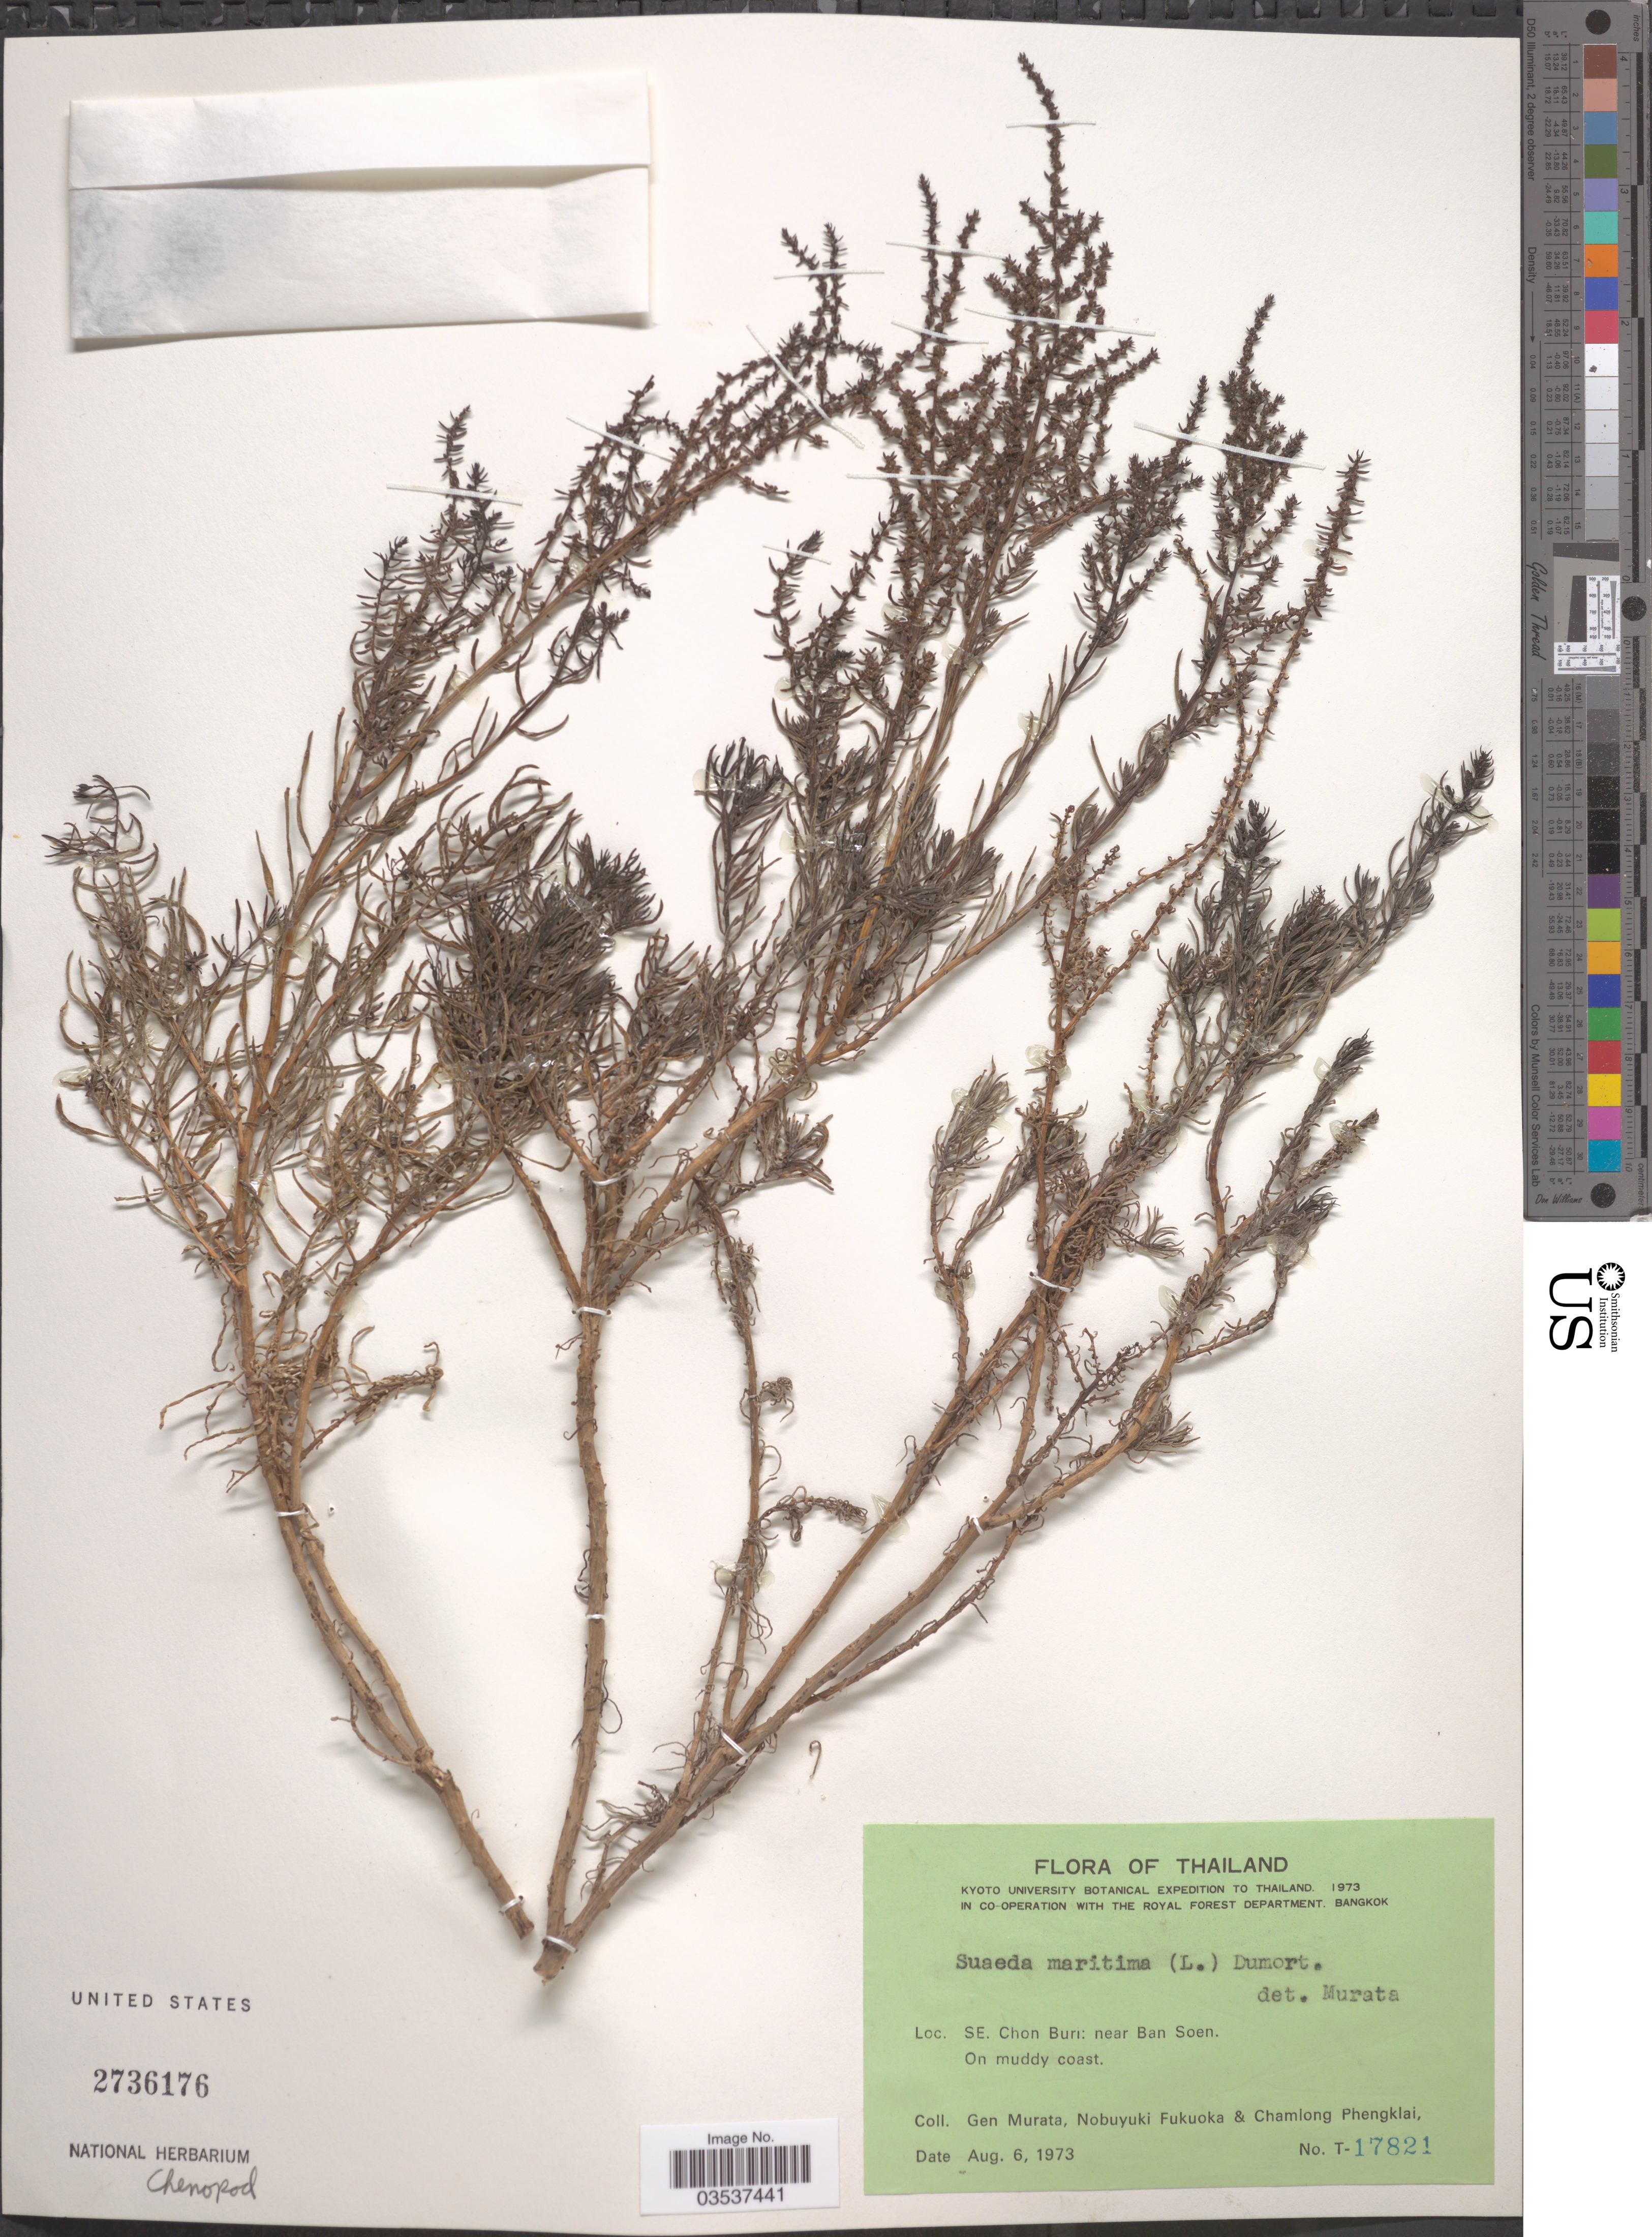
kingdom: Plantae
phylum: Tracheophyta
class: Magnoliopsida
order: Caryophyllales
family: Amaranthaceae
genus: Suaeda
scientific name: Suaeda maritima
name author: (L.) Dumort.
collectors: G. Murata, N. Fukuoka & C. Phengklai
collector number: T-17821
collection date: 1973-08-06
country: Thailand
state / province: Chon Buri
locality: SE. Chon Buri: near Ban Soen. On muddy coast.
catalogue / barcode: US 2736176